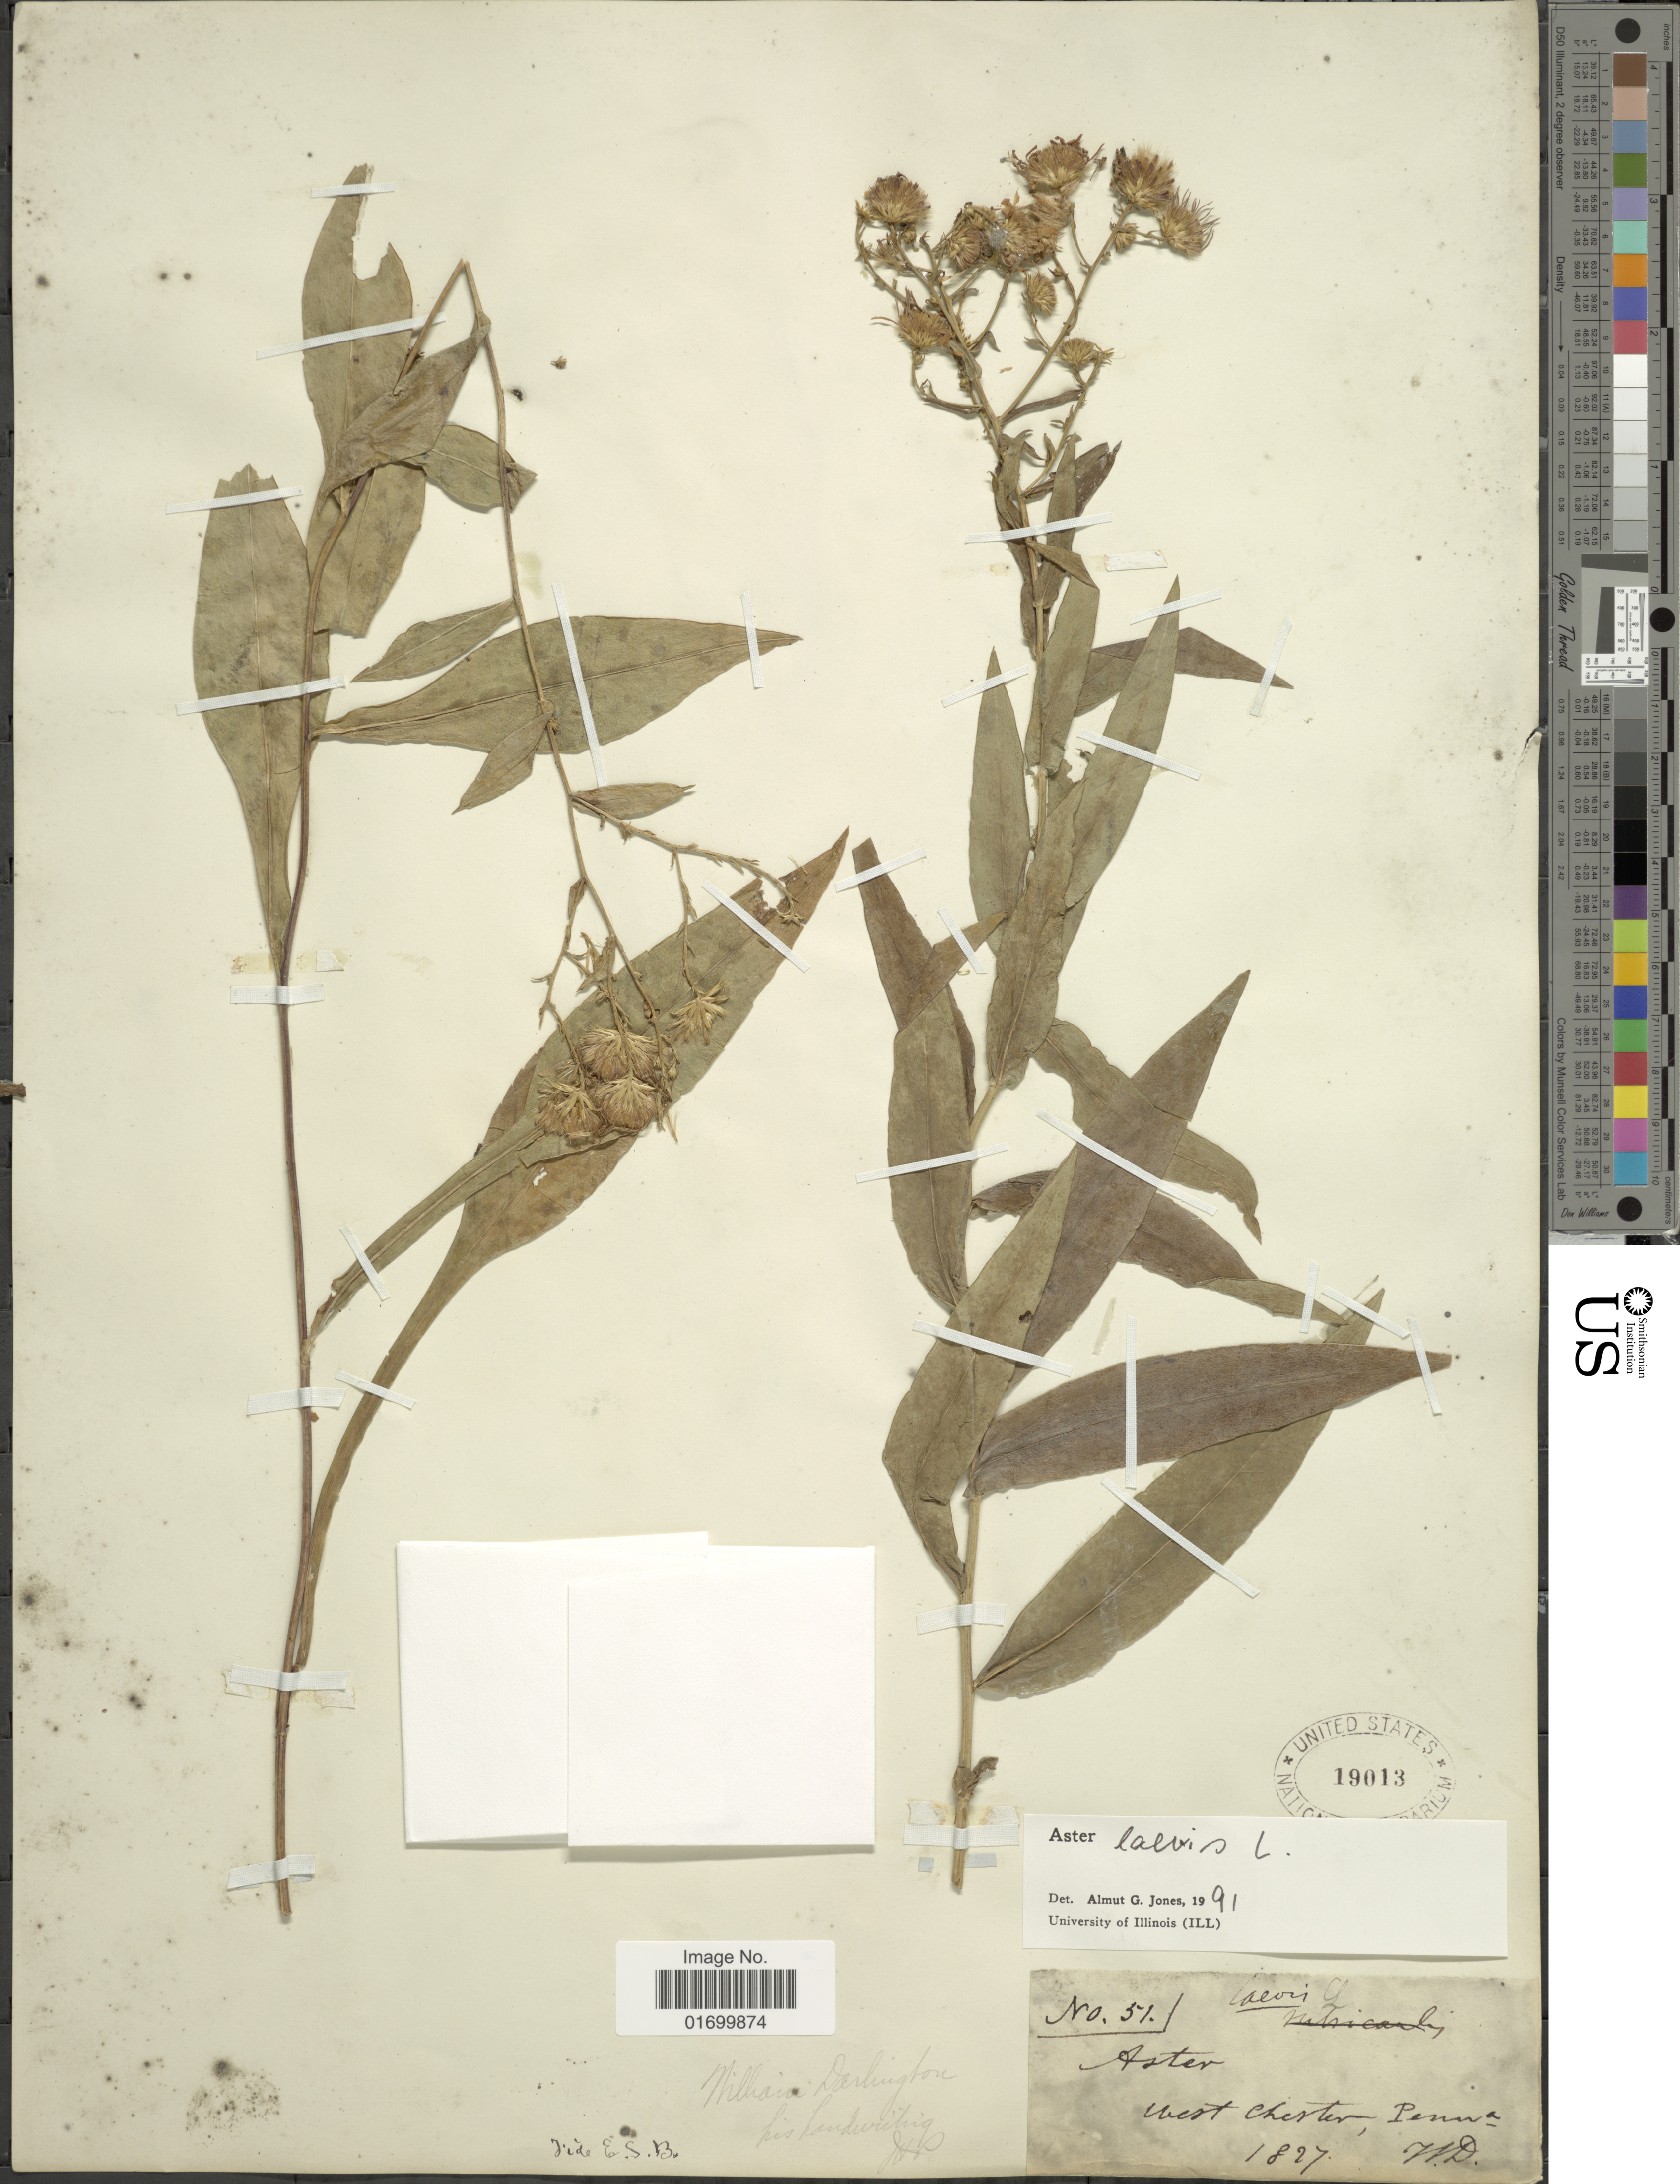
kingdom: Plantae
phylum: Tracheophyta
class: Magnoliopsida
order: Asterales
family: Asteraceae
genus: Symphyotrichum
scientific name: Symphyotrichum laeve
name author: (L.) Á. Löve & D. Löve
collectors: J. W. D.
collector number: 51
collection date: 1827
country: United States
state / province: Pennsylvania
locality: West Chester, Penn.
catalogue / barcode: US 19013